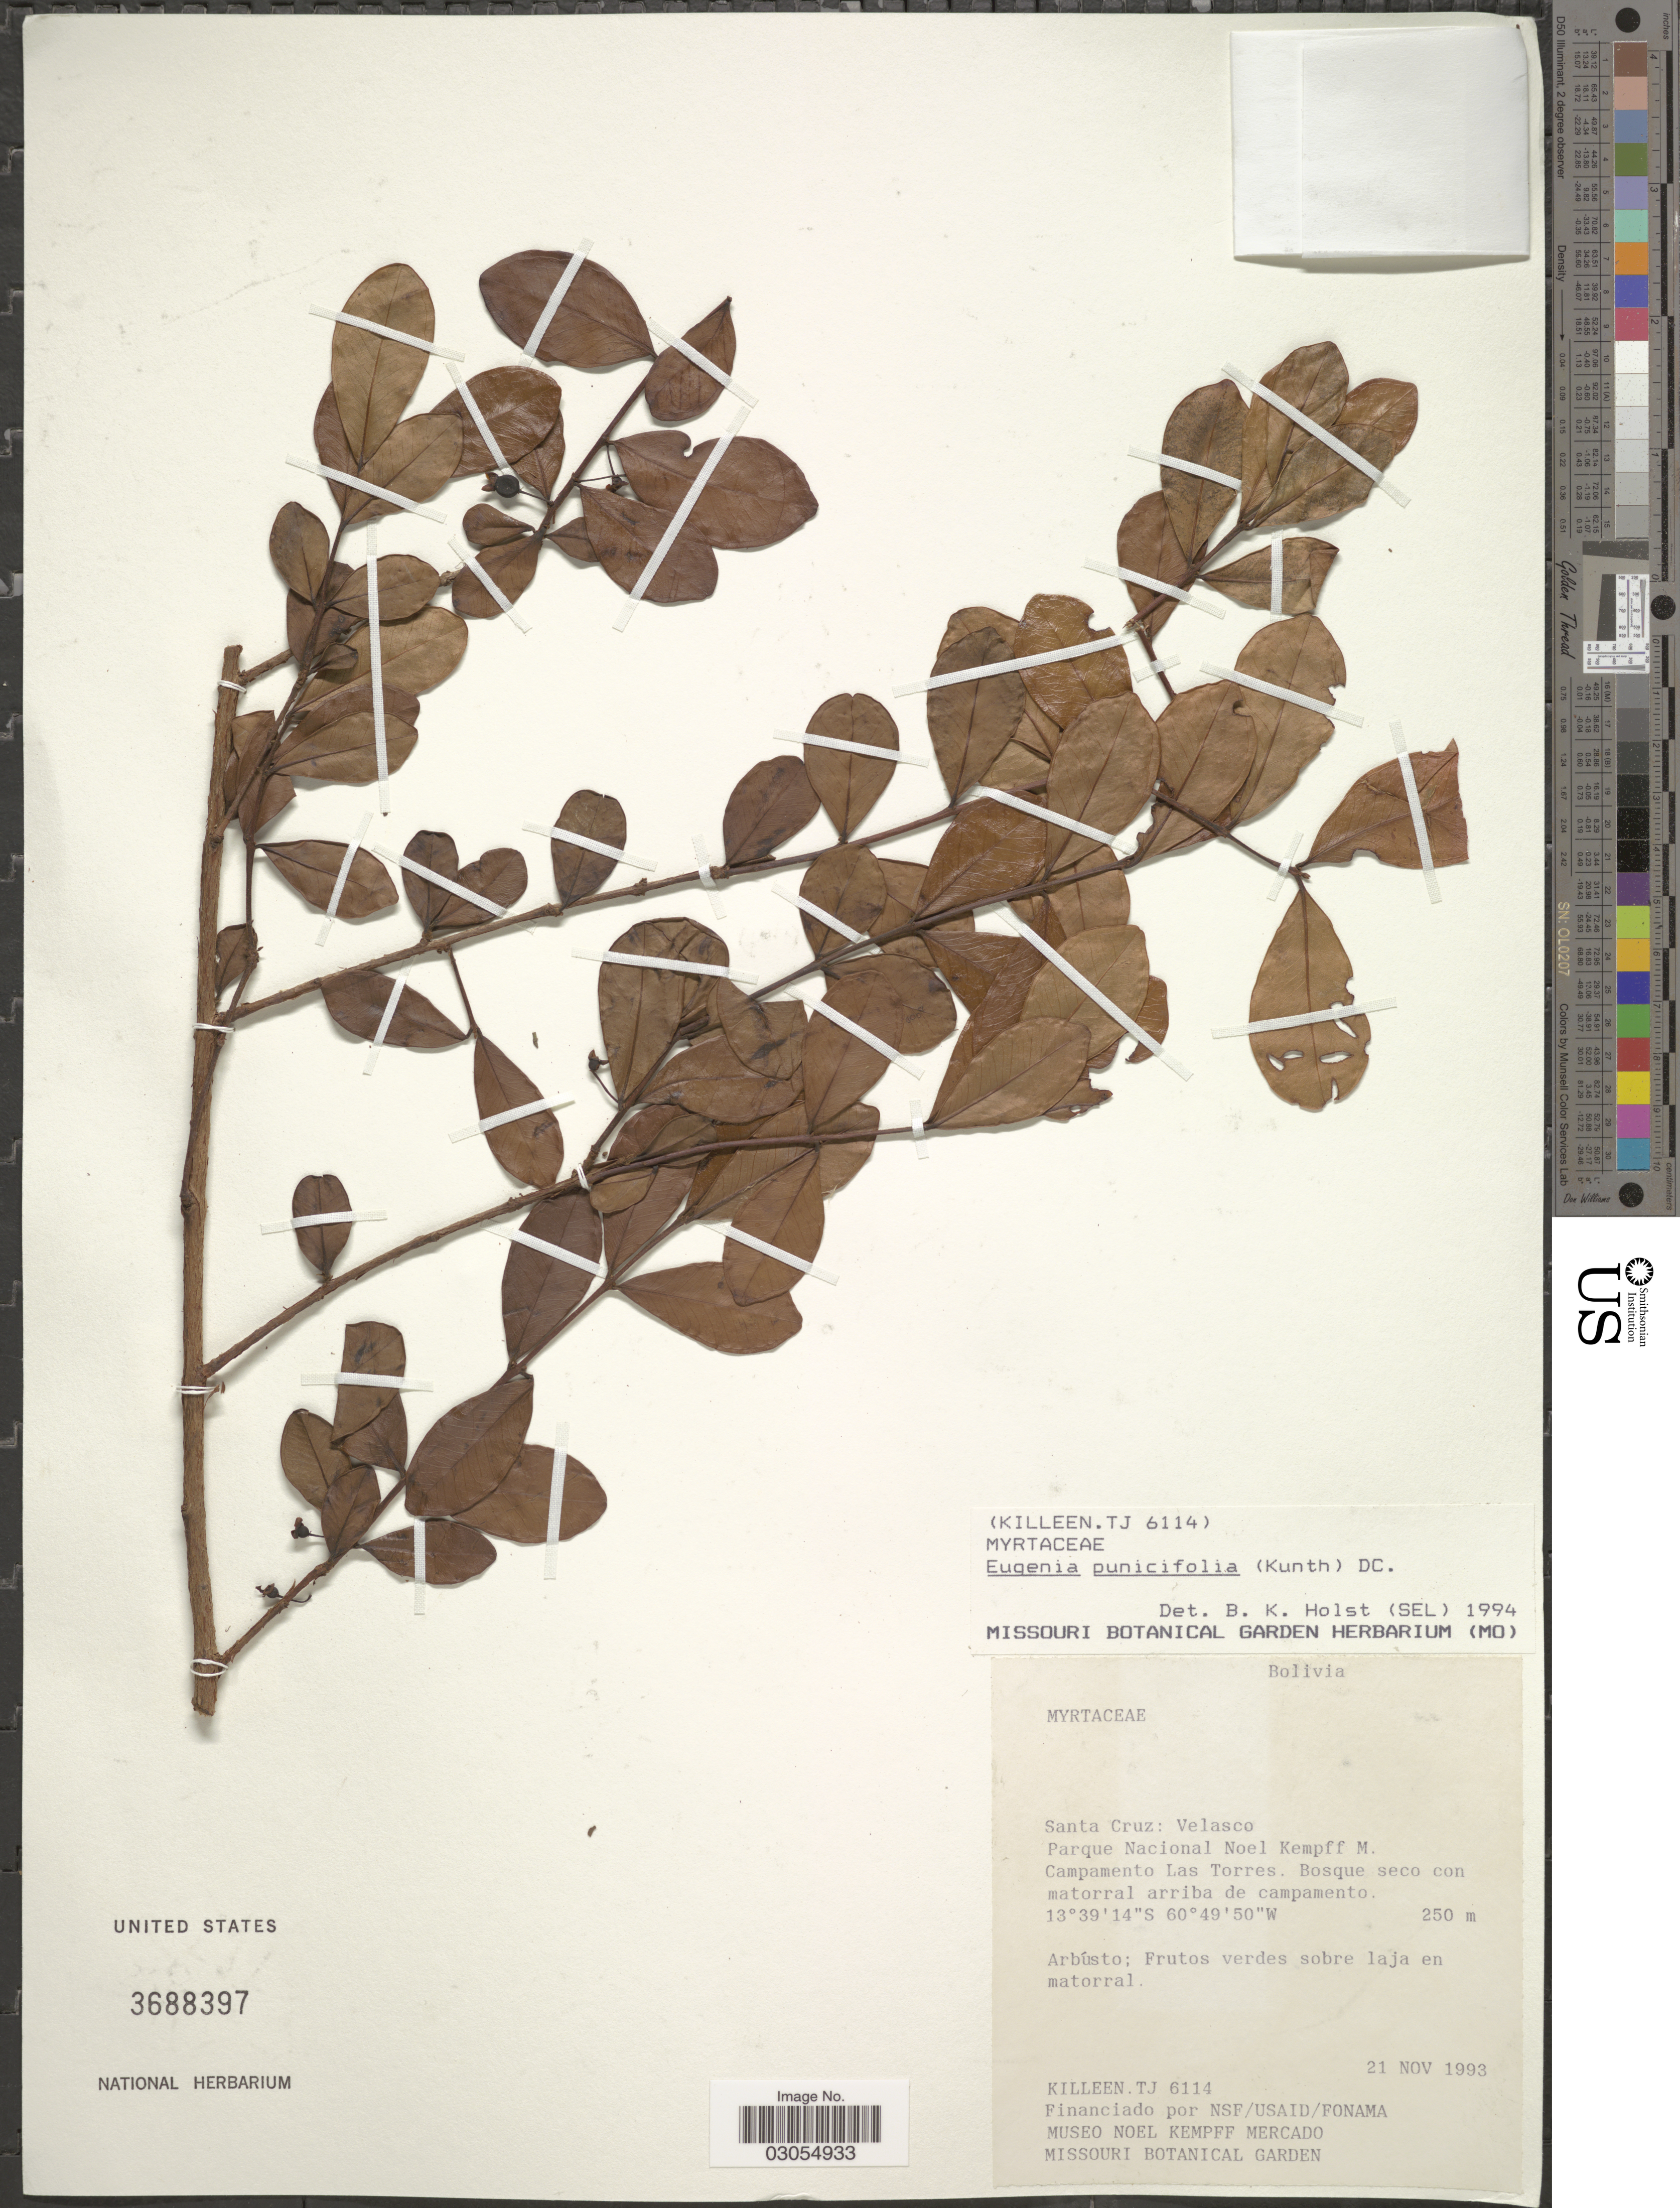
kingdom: Plantae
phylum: Tracheophyta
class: Magnoliopsida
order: Myrtales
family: Myrtaceae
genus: Eugenia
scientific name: Eugenia punicifolia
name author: (Kunth) DC.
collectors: T. J. Killeen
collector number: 6114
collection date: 1993-11-21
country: Bolivia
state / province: Santa Cruz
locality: Velasco. Parque Nacional Noel Kempff M. Campamento Las Torres.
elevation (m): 250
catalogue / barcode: US 3688397